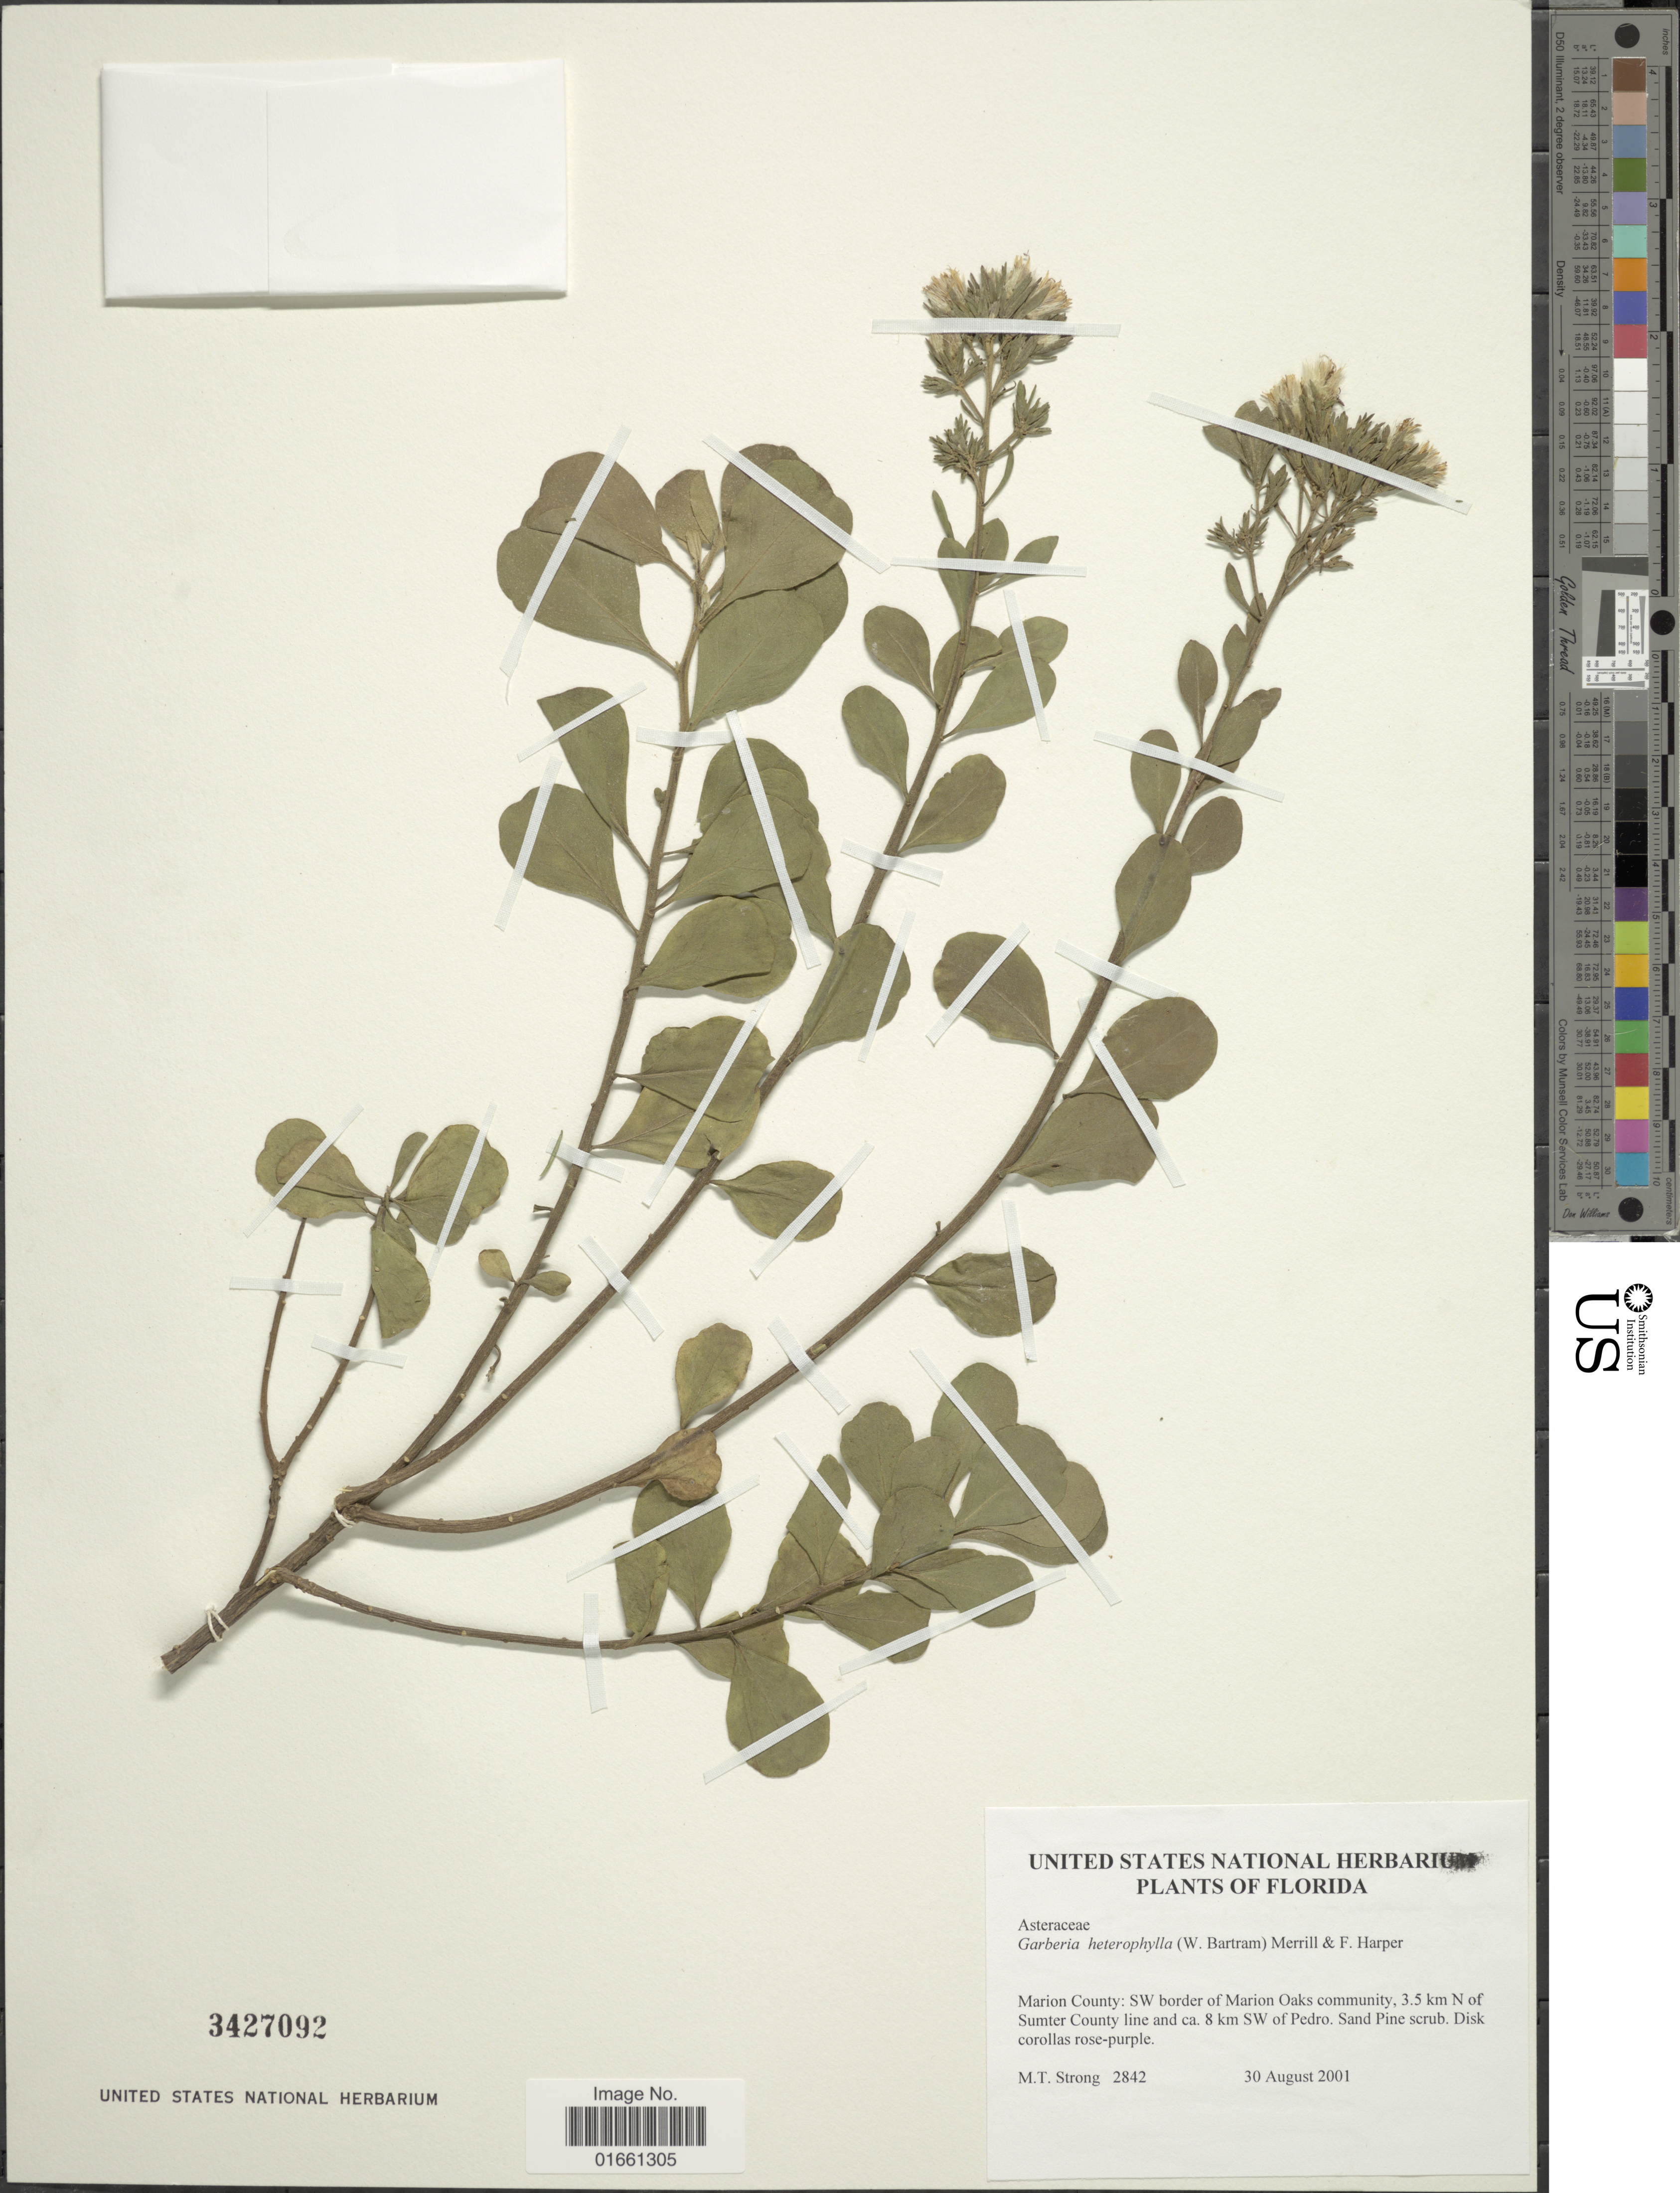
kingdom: Plantae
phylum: Tracheophyta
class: Magnoliopsida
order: Asterales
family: Asteraceae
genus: Garberia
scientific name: Garberia heterophylla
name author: (W. Bartram) Merr. & F. Harper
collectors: M. T. Strong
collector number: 2842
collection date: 2001-08-30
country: United States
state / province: Florida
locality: Marion County: SW border of Marion Oaks community, 3.5 km N of Sumter County line and ca 8 km SW of Pedro.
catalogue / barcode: US 3427092